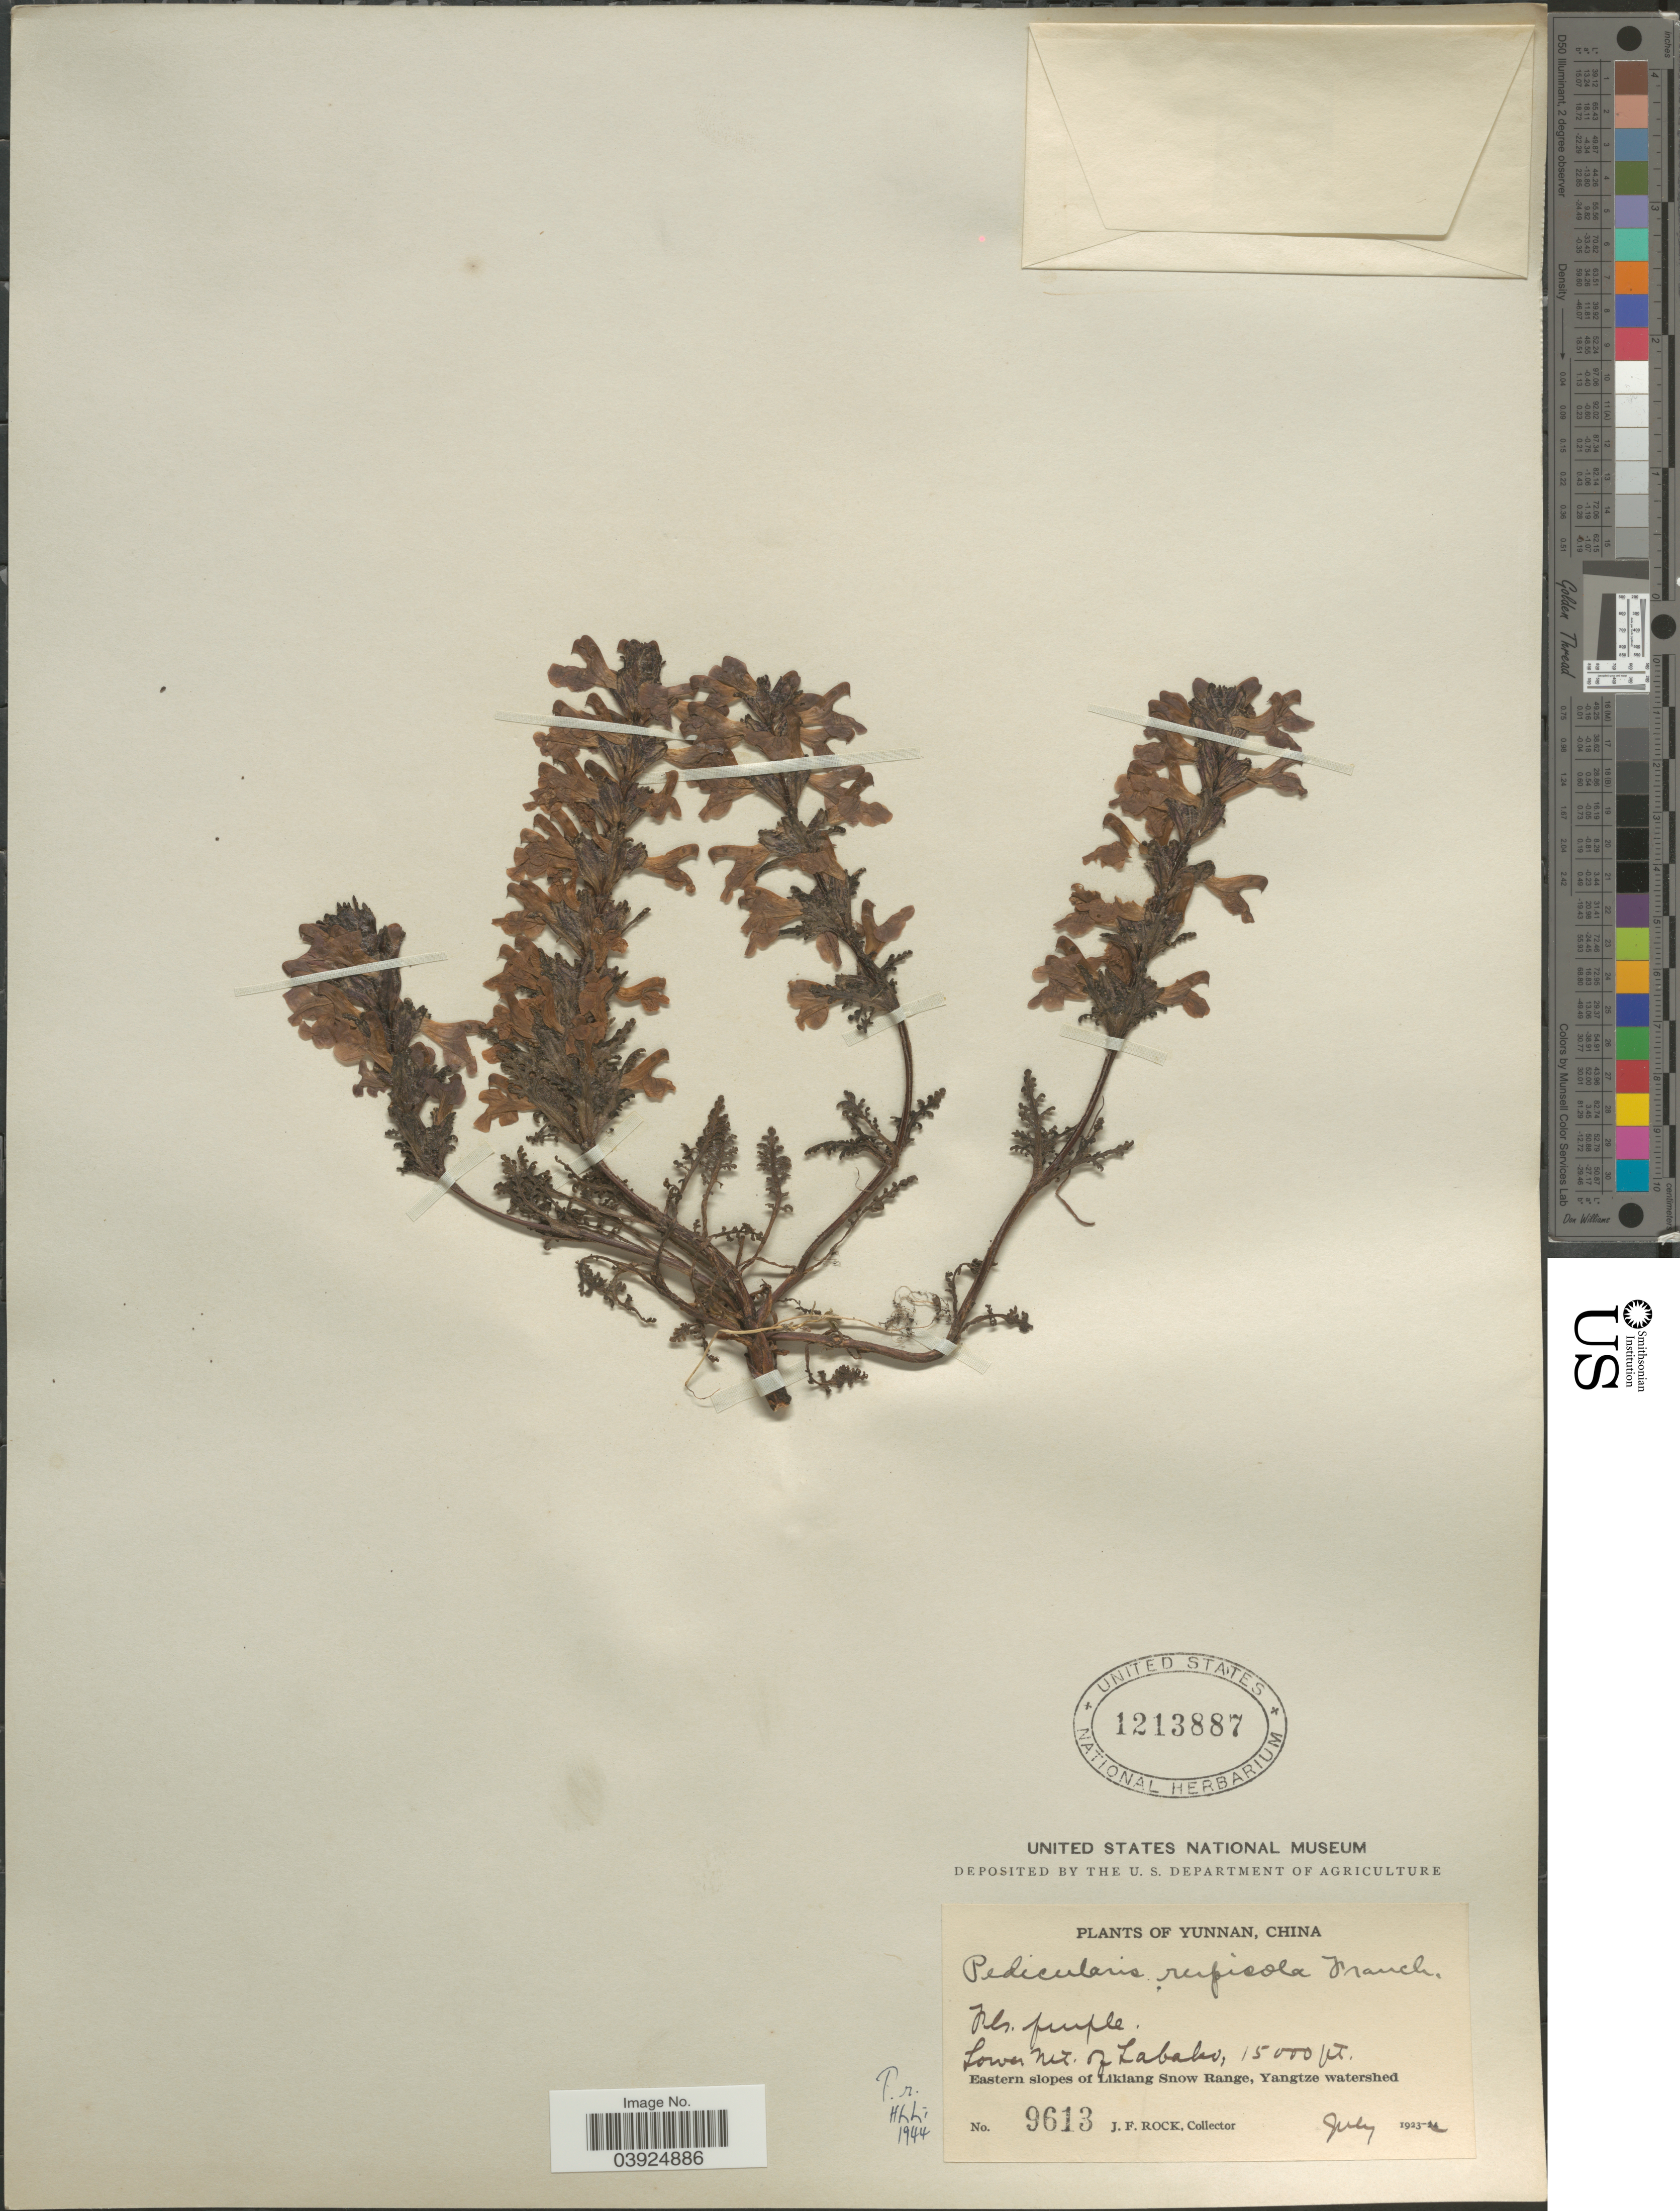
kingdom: Plantae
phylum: Tracheophyta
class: Magnoliopsida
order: Lamiales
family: Orobanchaceae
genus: Pedicularis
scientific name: Pedicularis rupicola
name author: Franch. ex Maxim.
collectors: J. Rock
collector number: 9613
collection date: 1923-07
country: China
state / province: Yunnan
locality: Lower mt. of Labako [interpreted]. Eastern slopes of Likiang Snow Range, Yangtze watershed.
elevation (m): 4572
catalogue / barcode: US 1213887